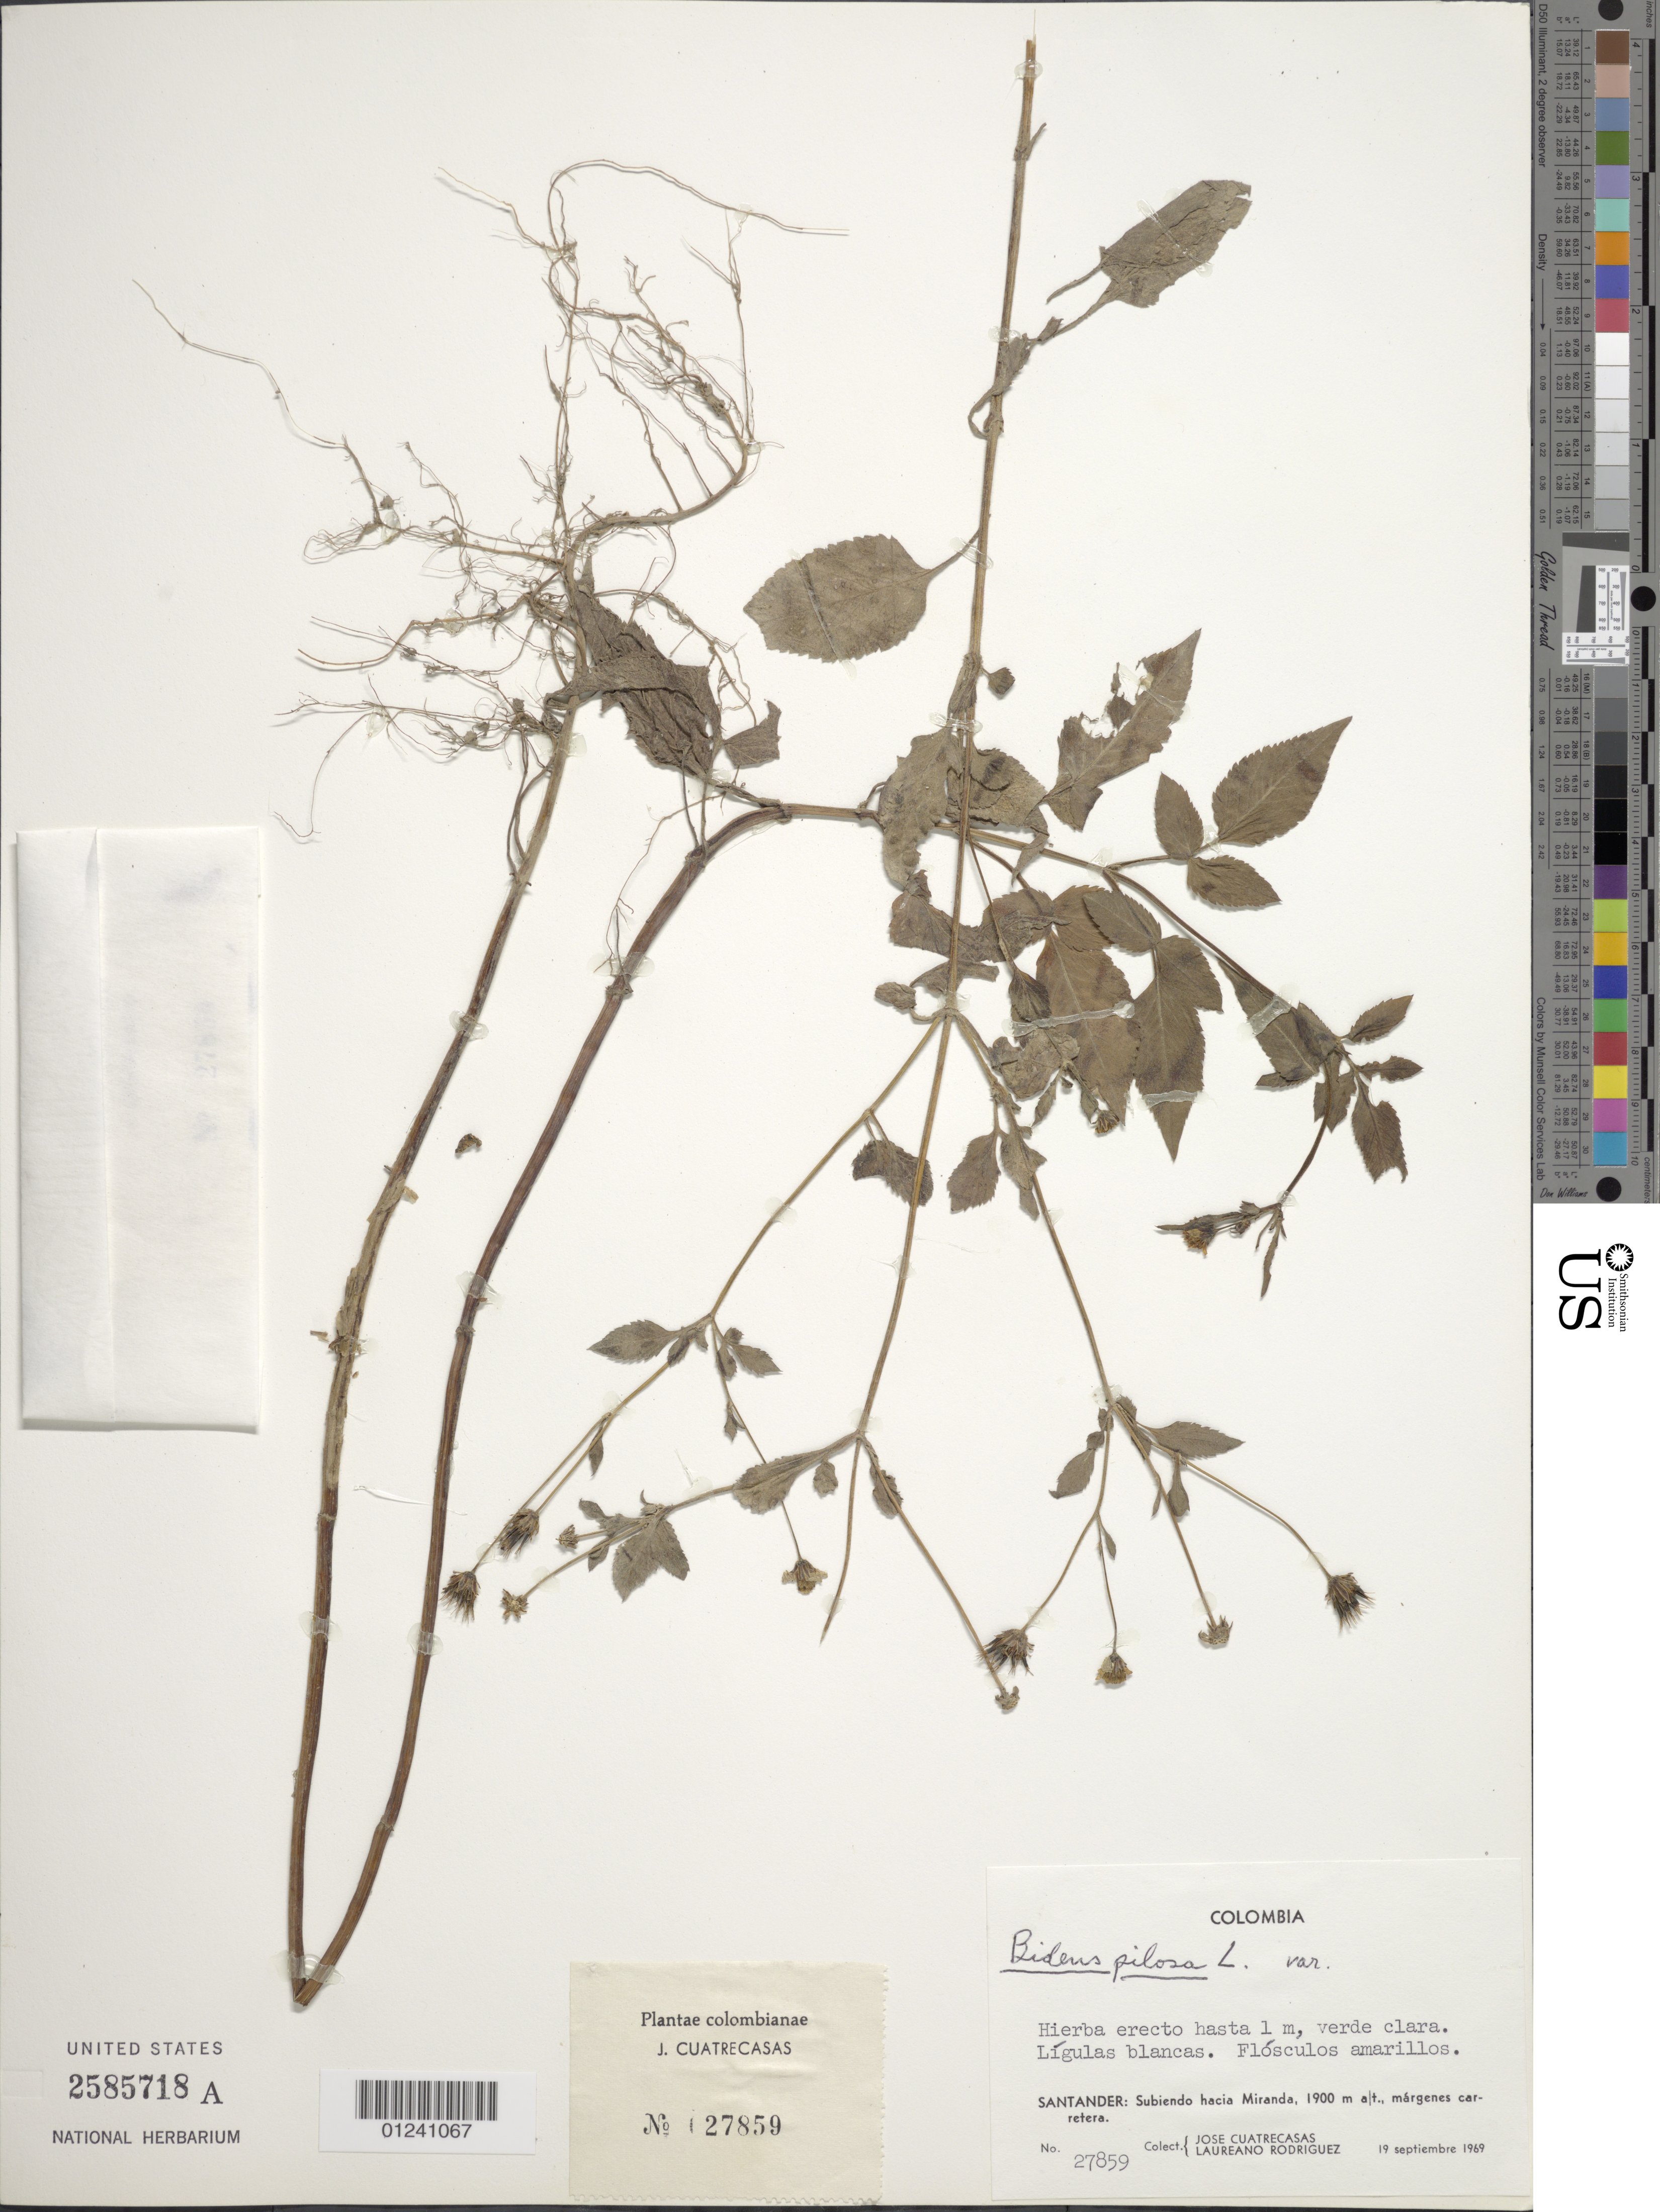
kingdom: Plantae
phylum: Tracheophyta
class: Magnoliopsida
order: Asterales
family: Asteraceae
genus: Bidens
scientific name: Bidens pilosa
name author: L.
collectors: J. Cuatrecasas & L. Rodriguez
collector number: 27859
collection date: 1969-09-19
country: Colombia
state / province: Santander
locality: Subiendo hacia Miranda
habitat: márgenes cartera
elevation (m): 1900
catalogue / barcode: US 2585718A